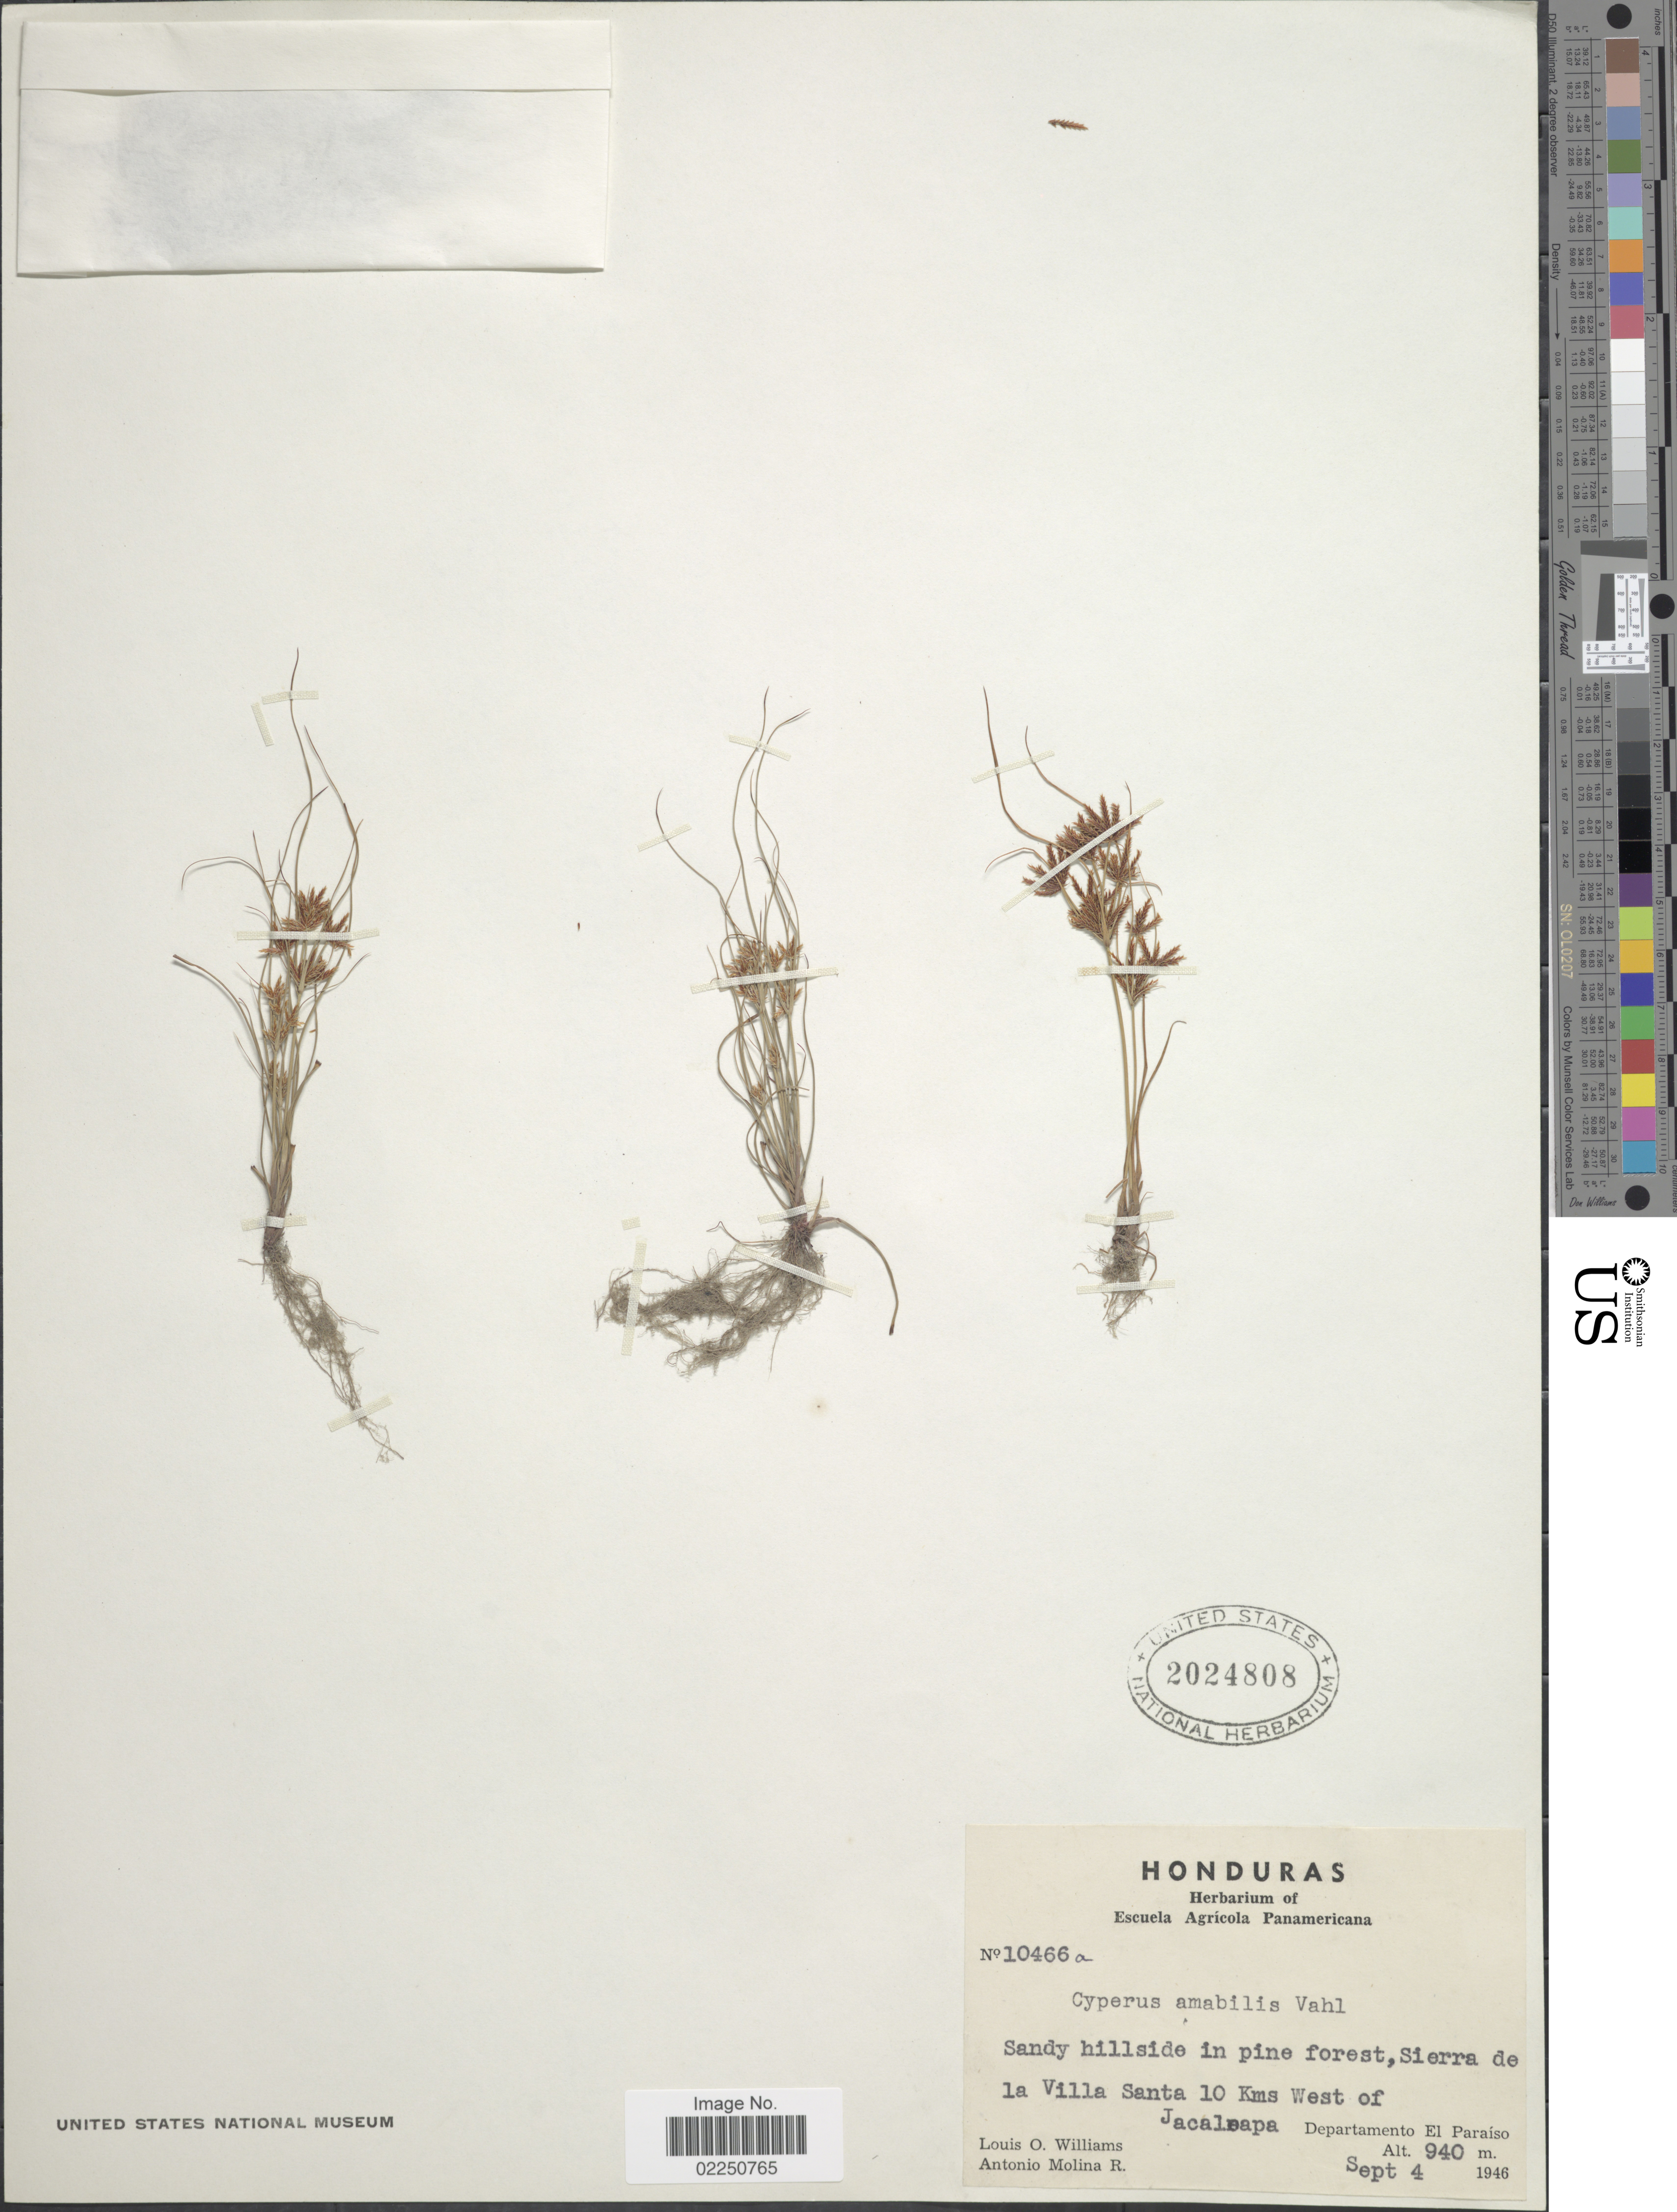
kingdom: Plantae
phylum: Tracheophyta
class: Liliopsida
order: Poales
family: Cyperaceae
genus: Cyperus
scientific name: Cyperus amabilis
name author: Vahl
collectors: L. O. Williams & A. Molina R.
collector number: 10466a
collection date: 1946-09-04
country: Honduras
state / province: El Paraíso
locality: Sierra de la Villa Santa 10 Kms West of Jacaleapa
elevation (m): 940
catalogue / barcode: US 2024808